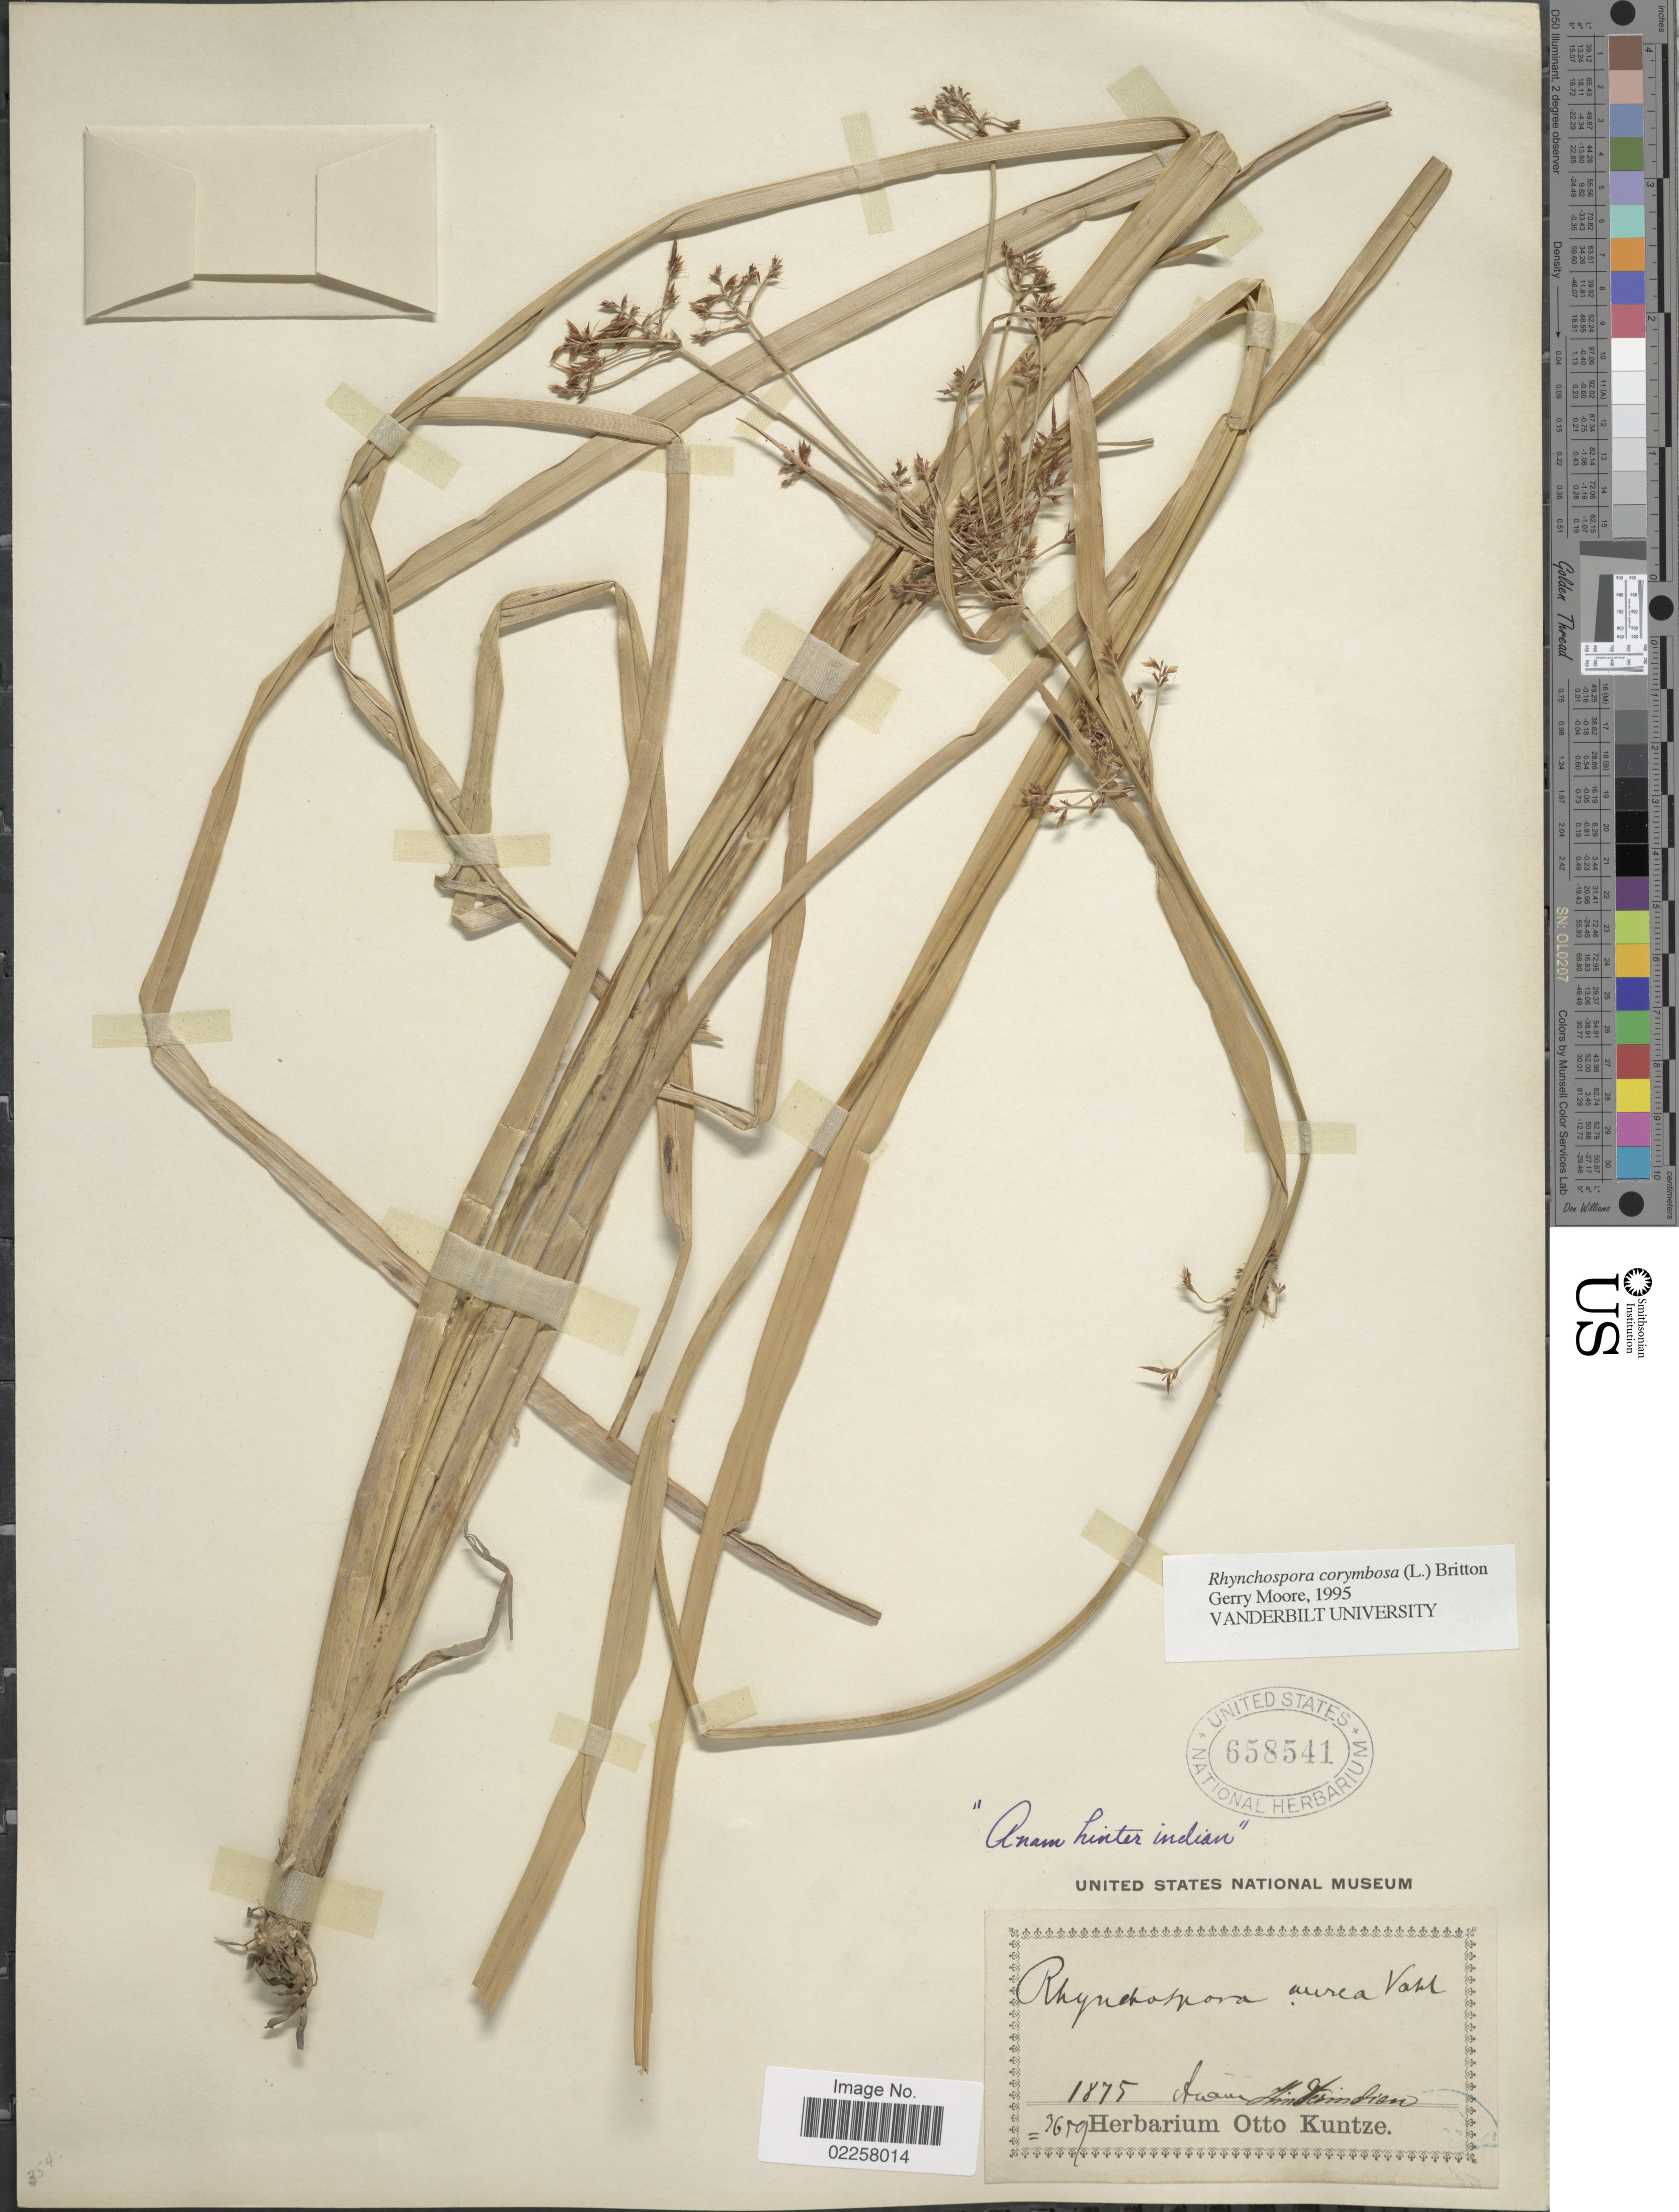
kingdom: Plantae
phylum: Tracheophyta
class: Liliopsida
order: Poales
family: Cyperaceae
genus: Rhynchospora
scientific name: Rhynchospora corymbosa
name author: (L.) Britton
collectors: ex herb. Otto Kuntze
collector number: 3659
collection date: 1875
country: India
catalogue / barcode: US 658541